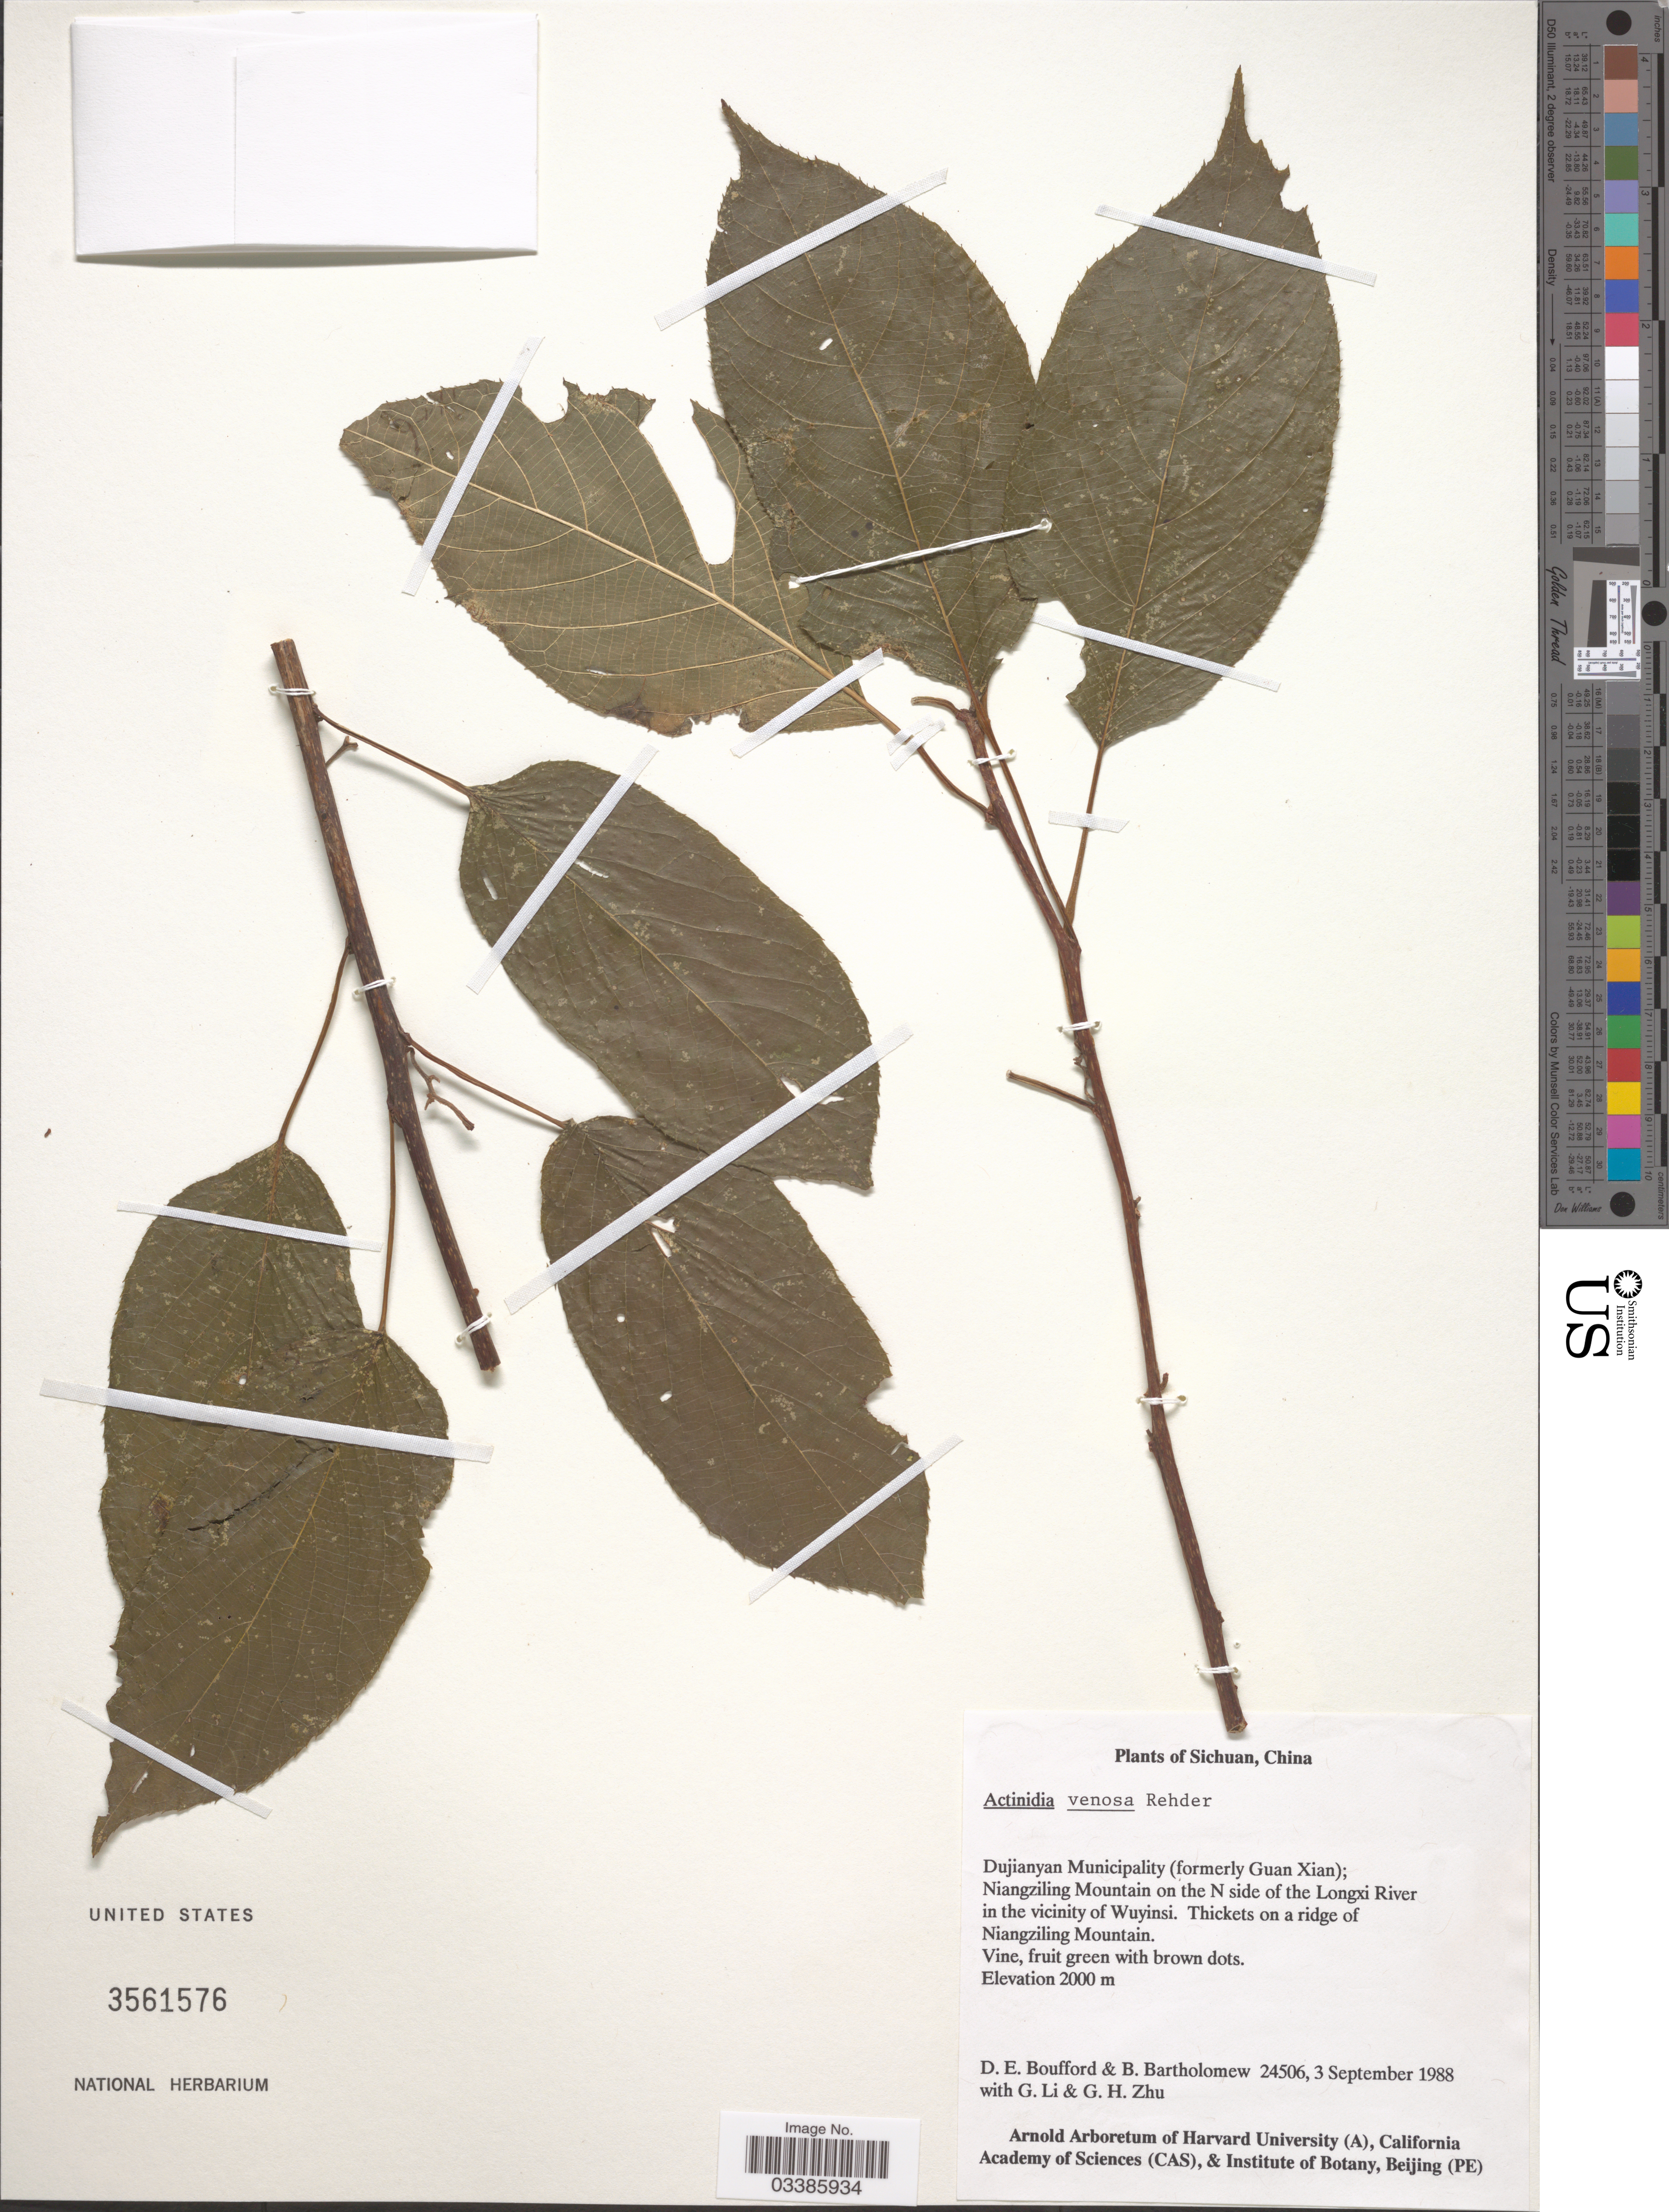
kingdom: Plantae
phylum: Tracheophyta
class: Magnoliopsida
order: Ericales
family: Actinidiaceae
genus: Actinidia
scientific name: Actinidia venosa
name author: Rehder in Sarg.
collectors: D. E. Boufford, B. Bartholomew, G. Li & G. H. Zhu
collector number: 24506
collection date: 1988-09-03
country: China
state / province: Sichuan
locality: Dujianyan Municipality (formerly Guan Xian); Niangziling Mountain on the N side of the Longxi River in the vicinity of Wuyinsi. Thickets on a ridge of Niangziling Mountain.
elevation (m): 2000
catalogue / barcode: US 3561576